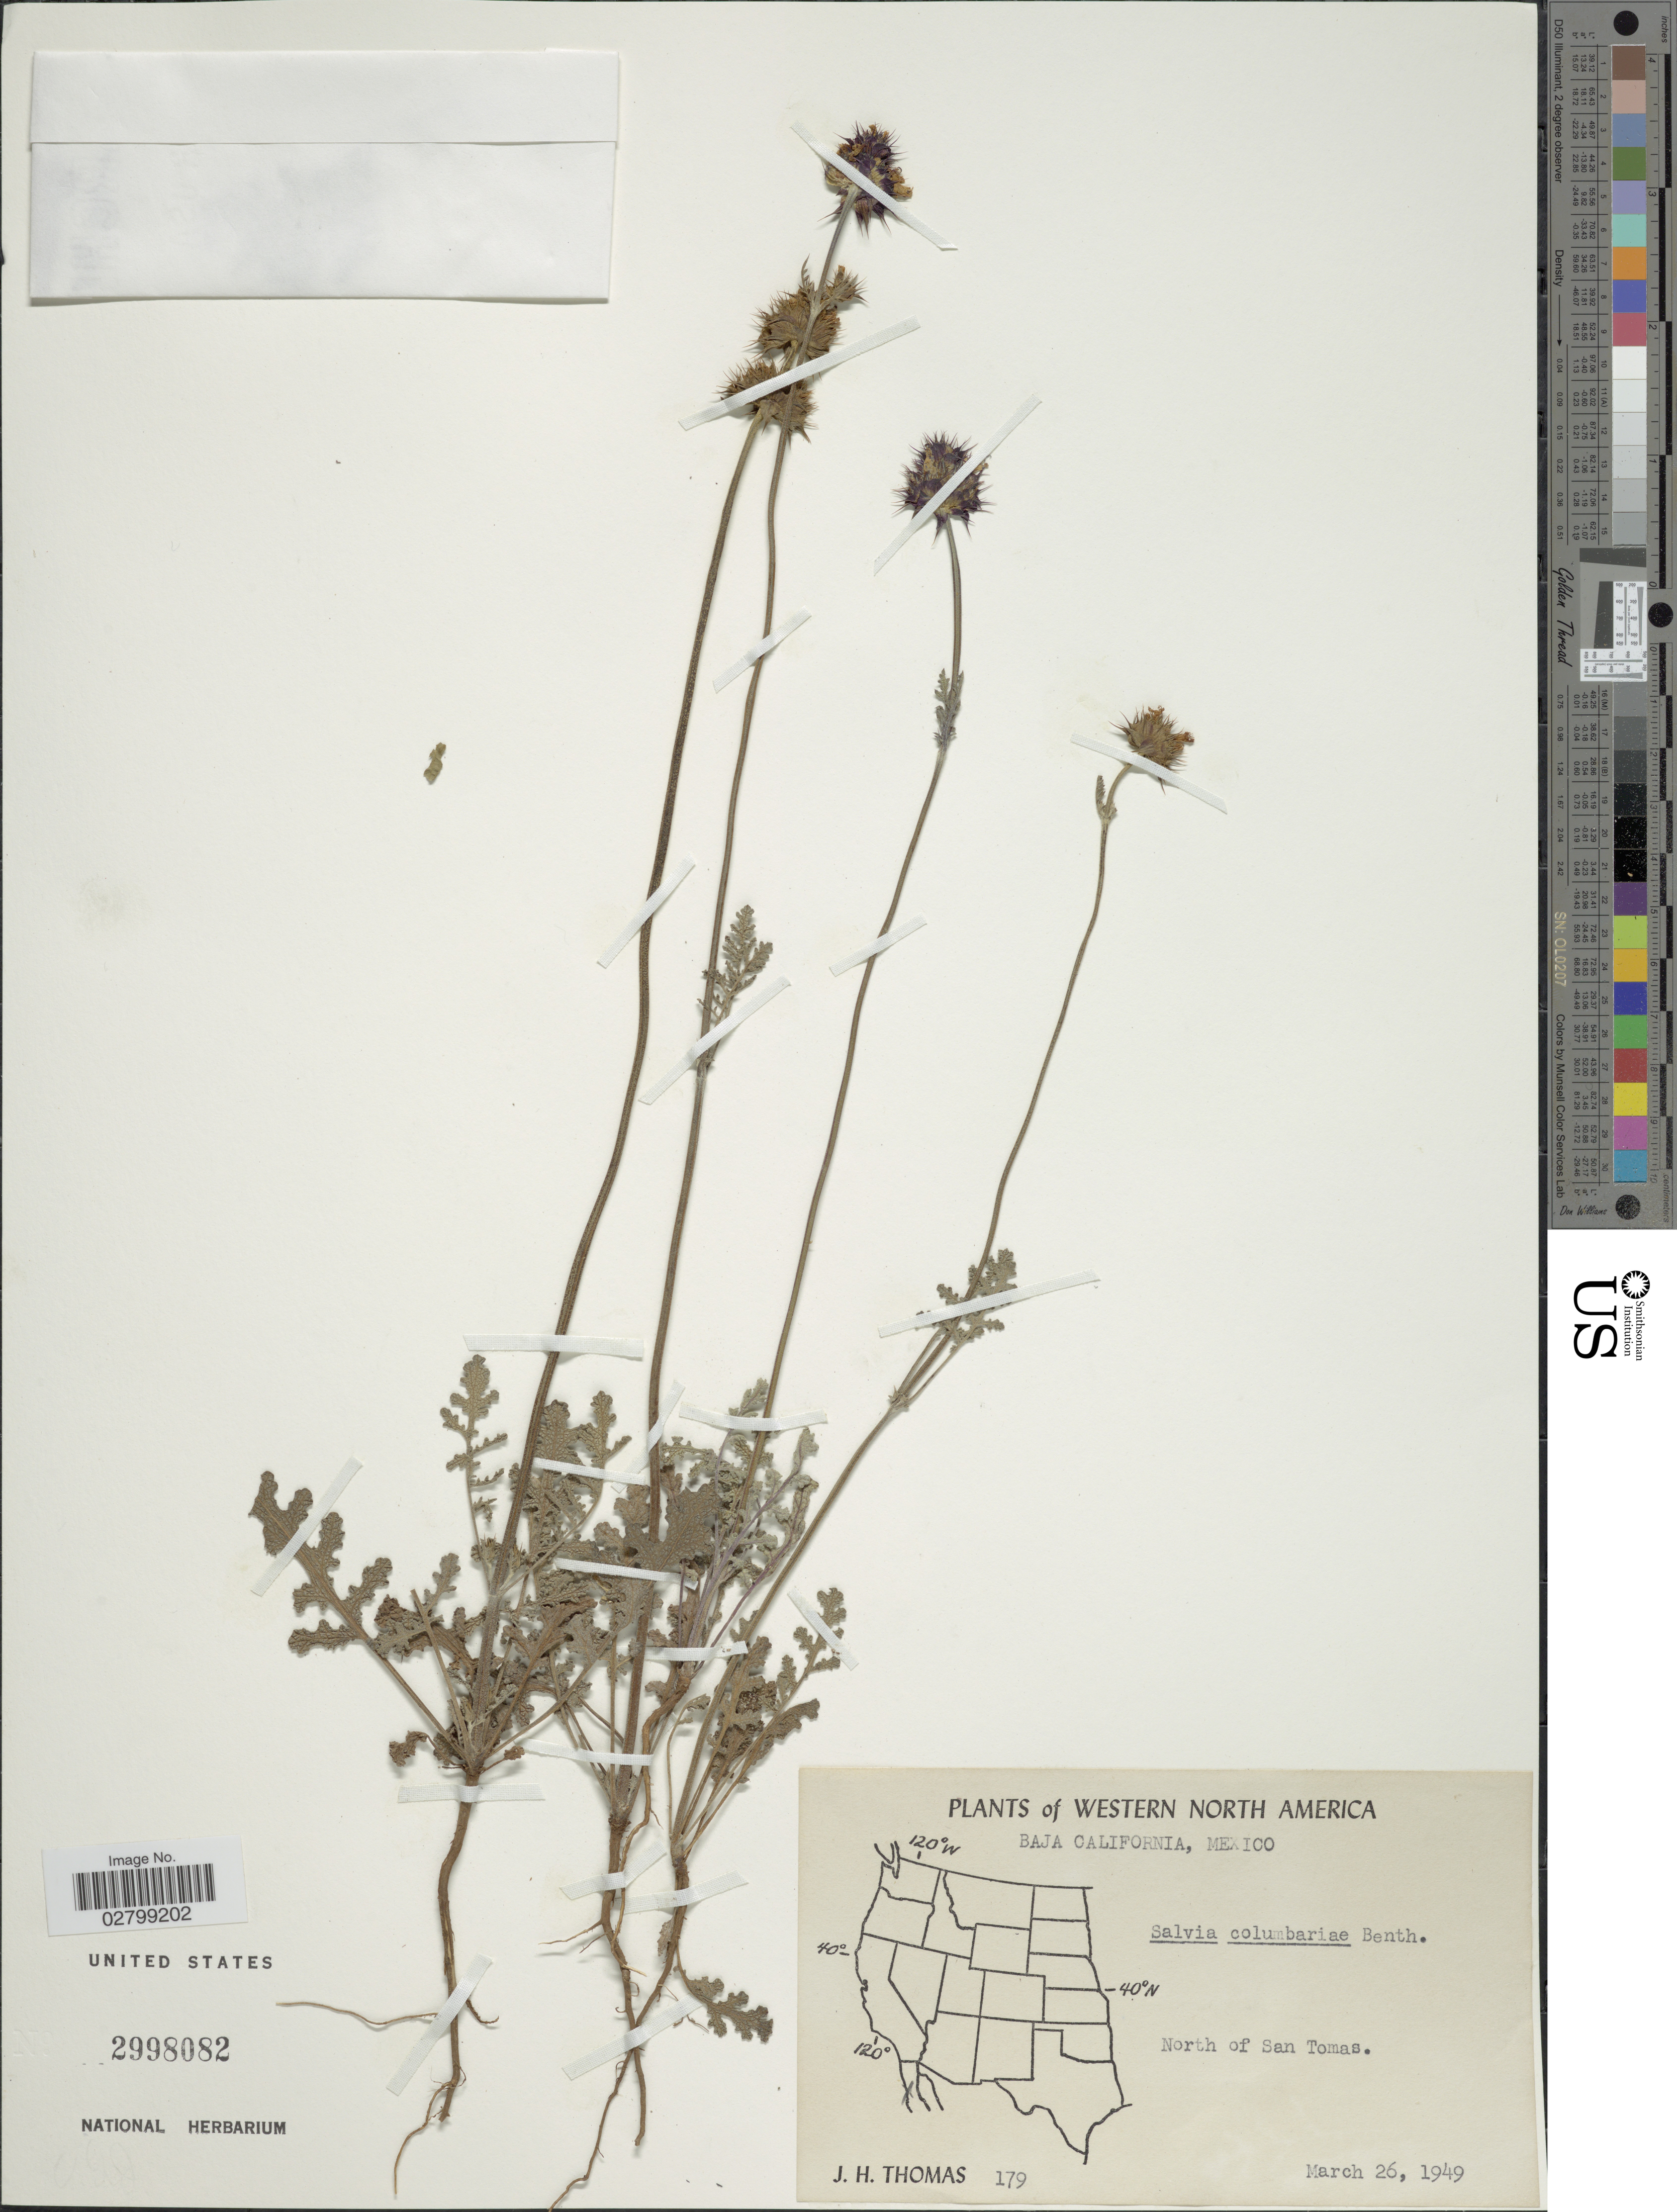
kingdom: Plantae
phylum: Tracheophyta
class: Magnoliopsida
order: Lamiales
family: Lamiaceae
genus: Salvia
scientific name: Salvia columbariae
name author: Benth.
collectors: J. H. Thomas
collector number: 179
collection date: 1949-03-26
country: Mexico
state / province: Baja California Norte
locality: Western North America. North of San Tomas.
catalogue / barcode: US 2998082